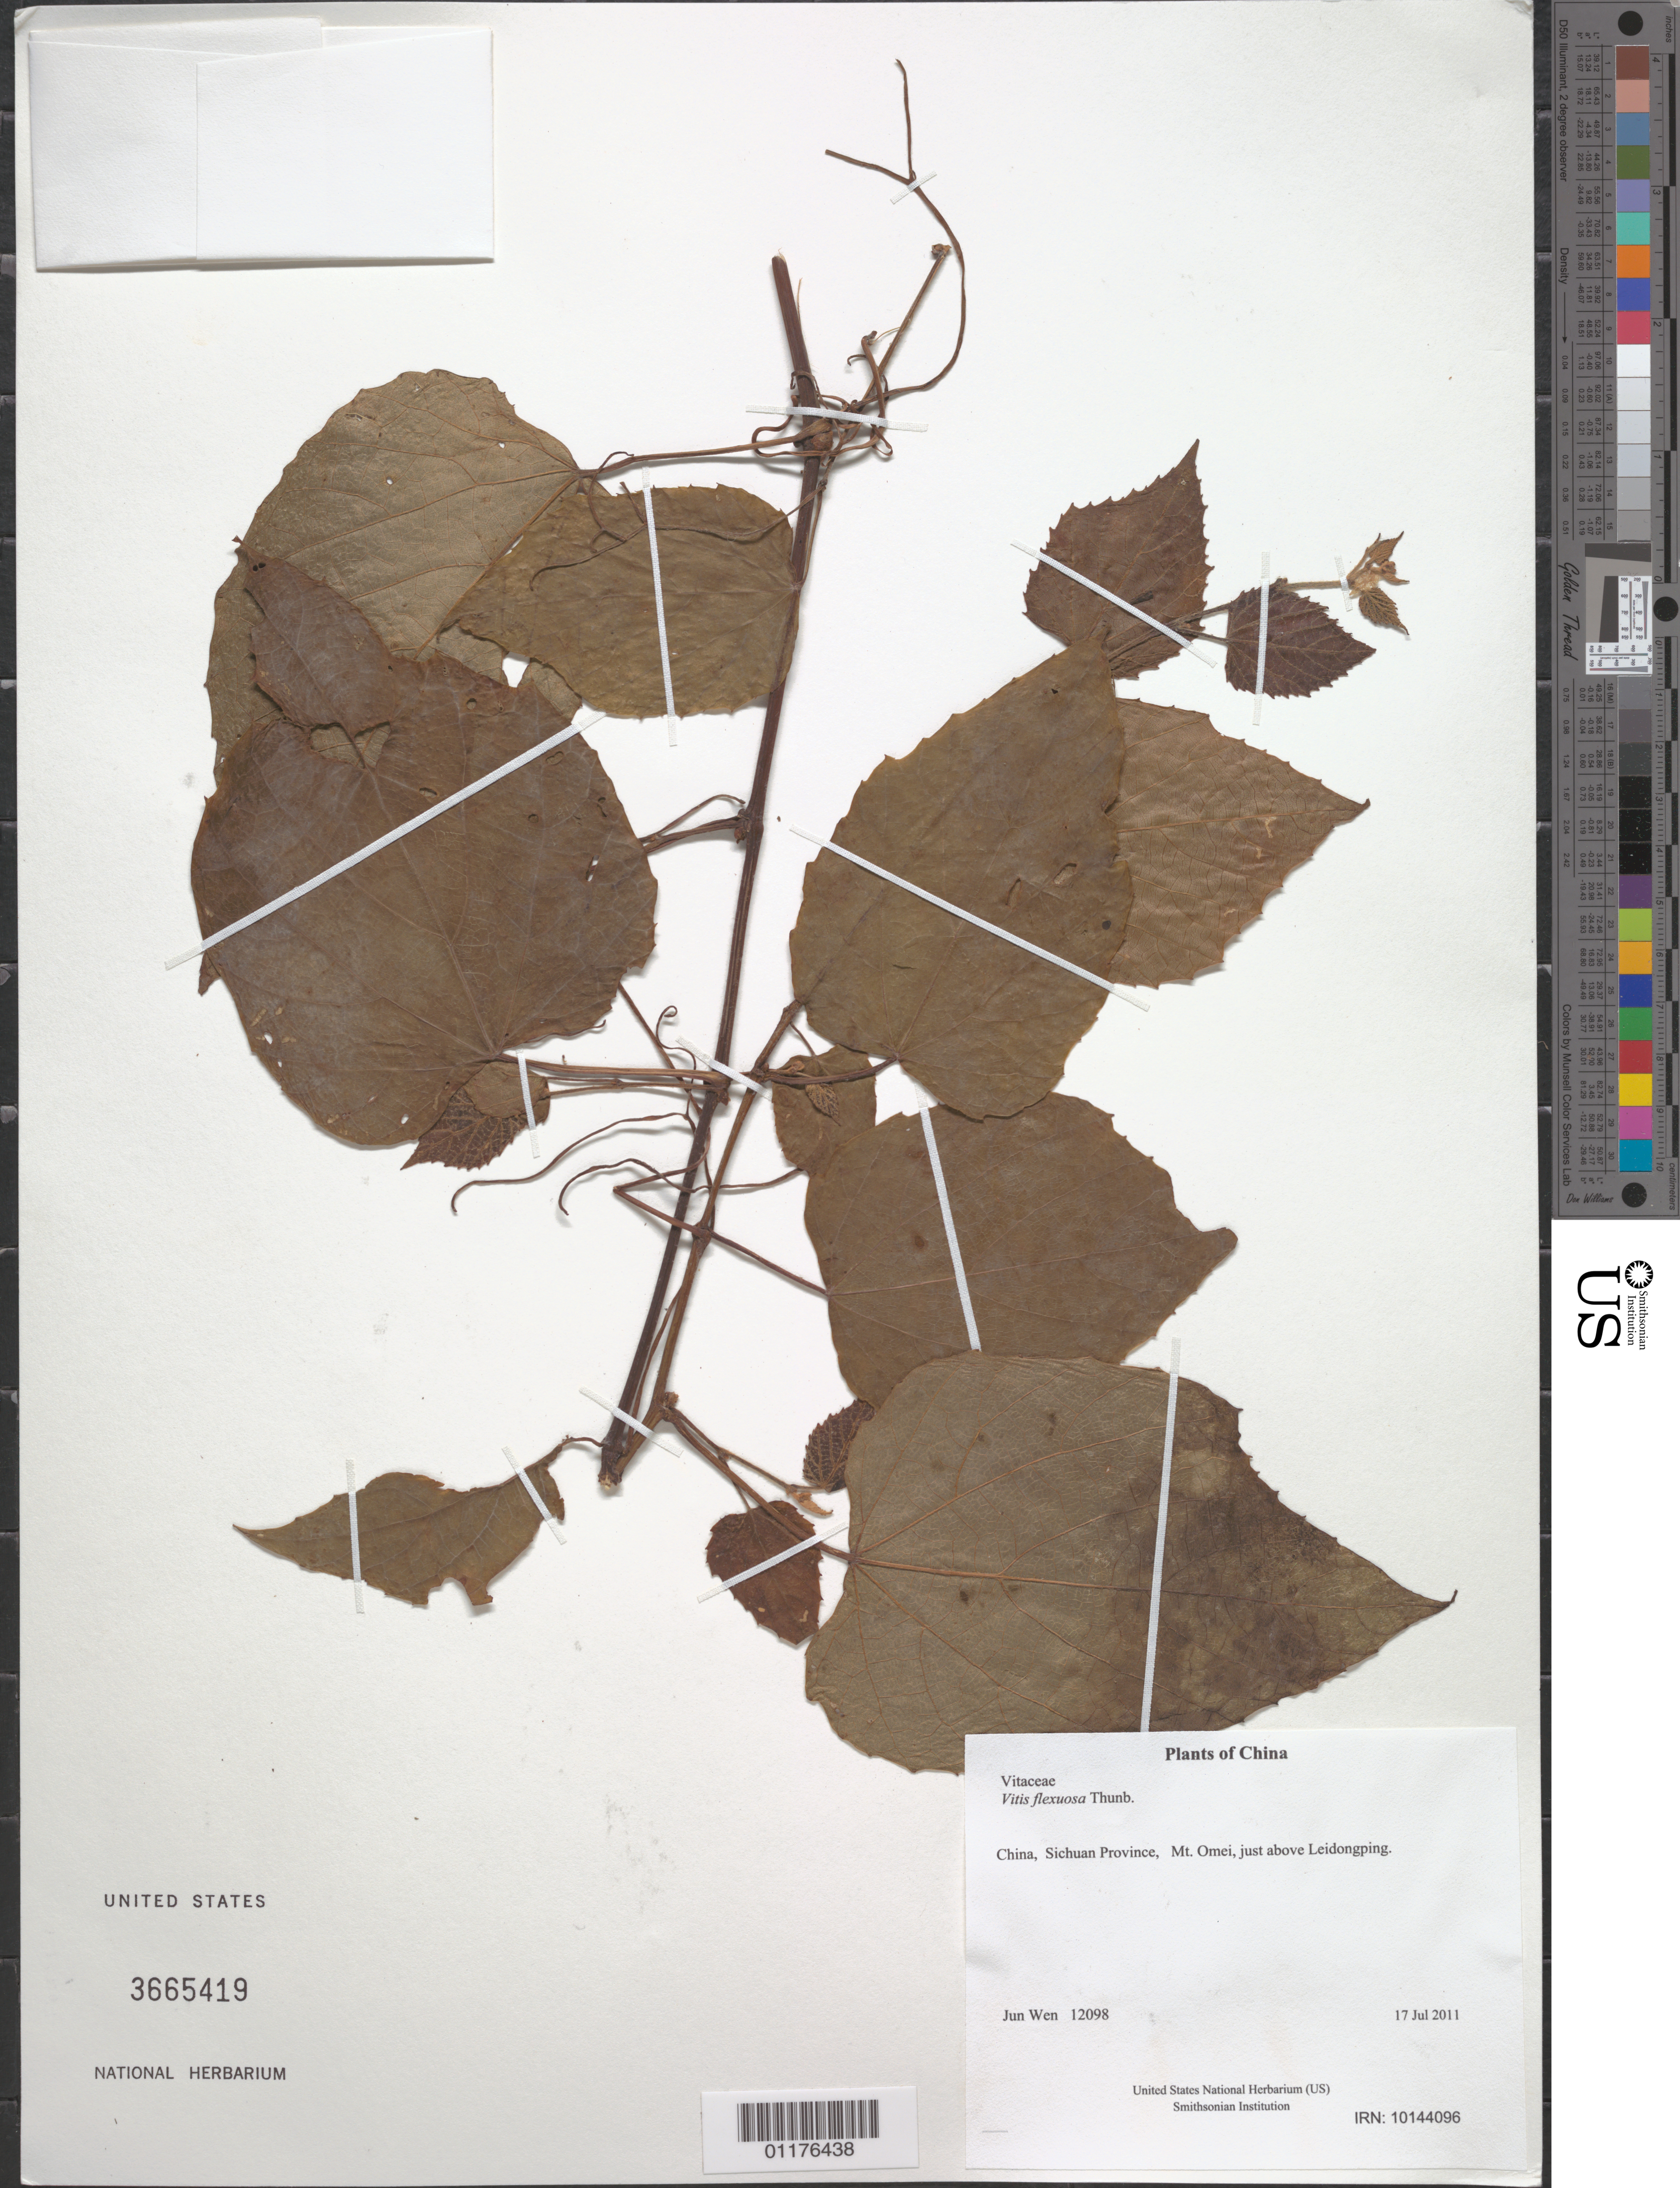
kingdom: Plantae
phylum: Tracheophyta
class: Magnoliopsida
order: Vitales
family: Vitaceae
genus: Vitis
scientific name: Vitis flexuosa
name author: Thunb.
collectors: J. Wen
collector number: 12098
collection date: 2011-07-17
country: China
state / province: Sichuan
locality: Mt. Omei, just above Leidongping.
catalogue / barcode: US 3665419